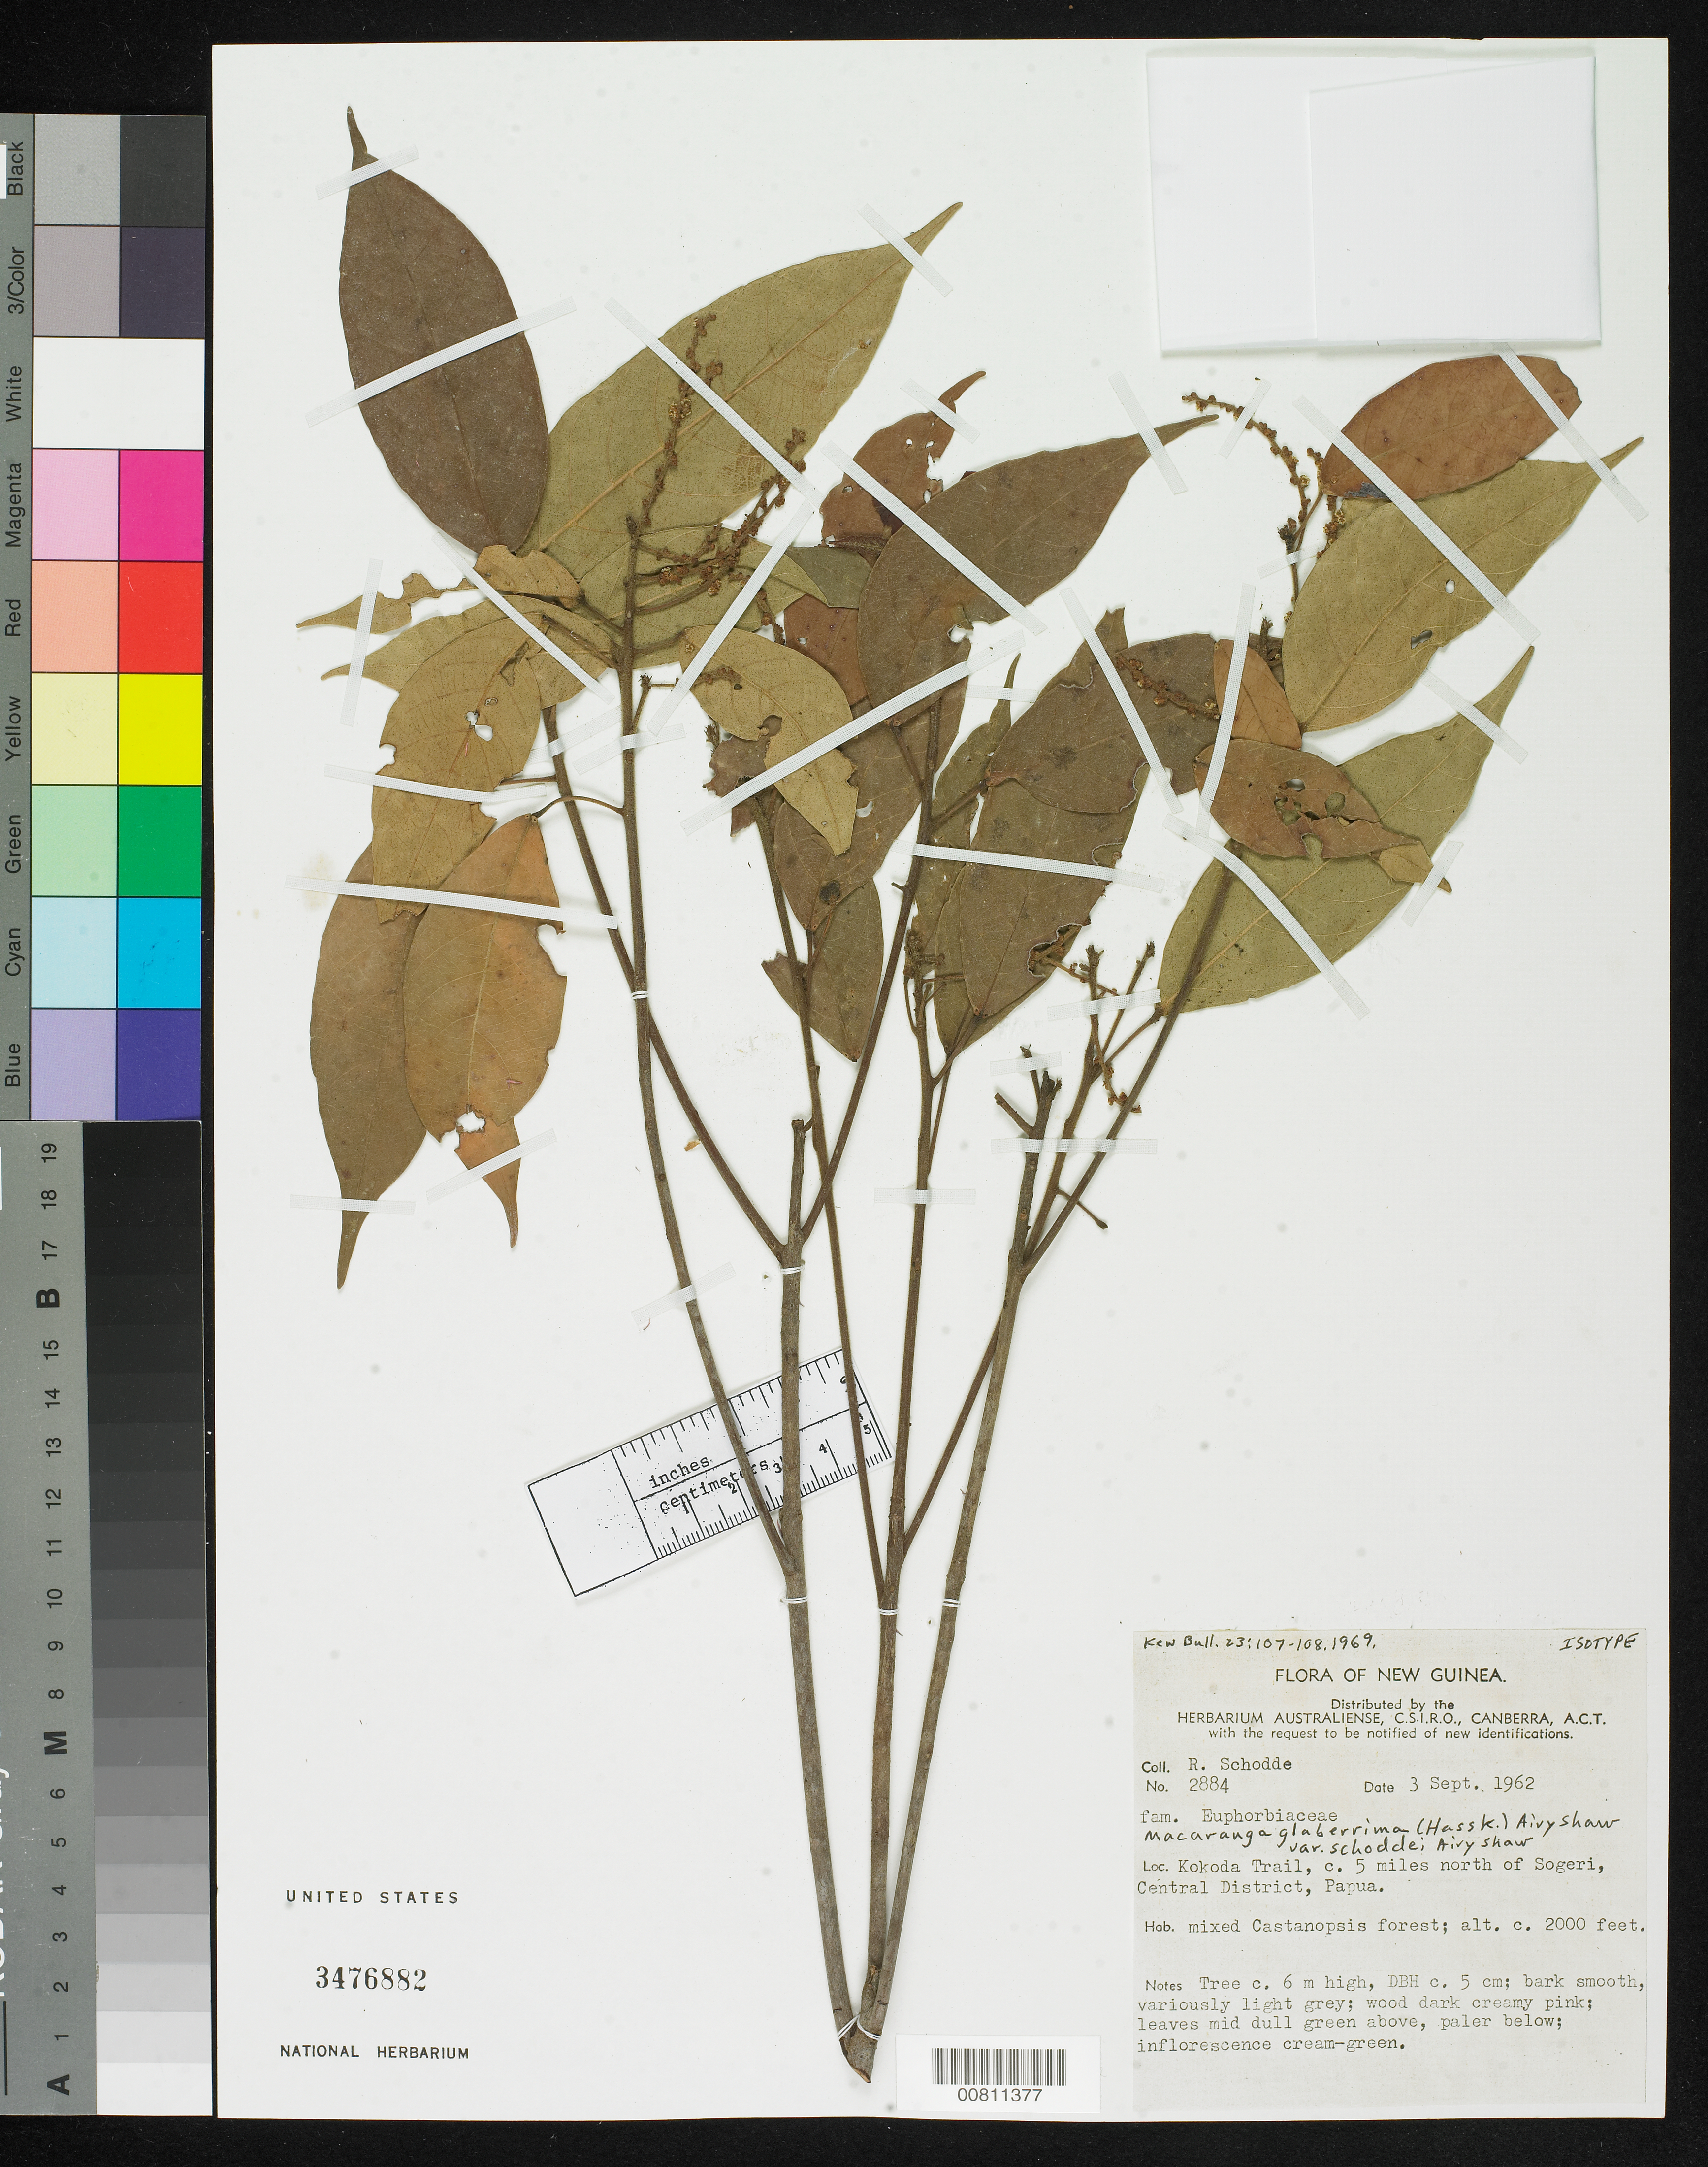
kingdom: Plantae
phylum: Tracheophyta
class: Magnoliopsida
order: Malpighiales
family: Euphorbiaceae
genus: Macaranga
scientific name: Macaranga glaberrima var. schoddei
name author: Airy Shaw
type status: Isotype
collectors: R. Schodde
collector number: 2884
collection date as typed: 03 Sep 1962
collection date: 1962-09-03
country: Papua New Guinea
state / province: Central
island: New Guinea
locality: Kokoda Trail, c. 5 miles north of Sogeri, Central District, Papua.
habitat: Mixed Castanopsis forest.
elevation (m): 610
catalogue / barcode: US 3476882